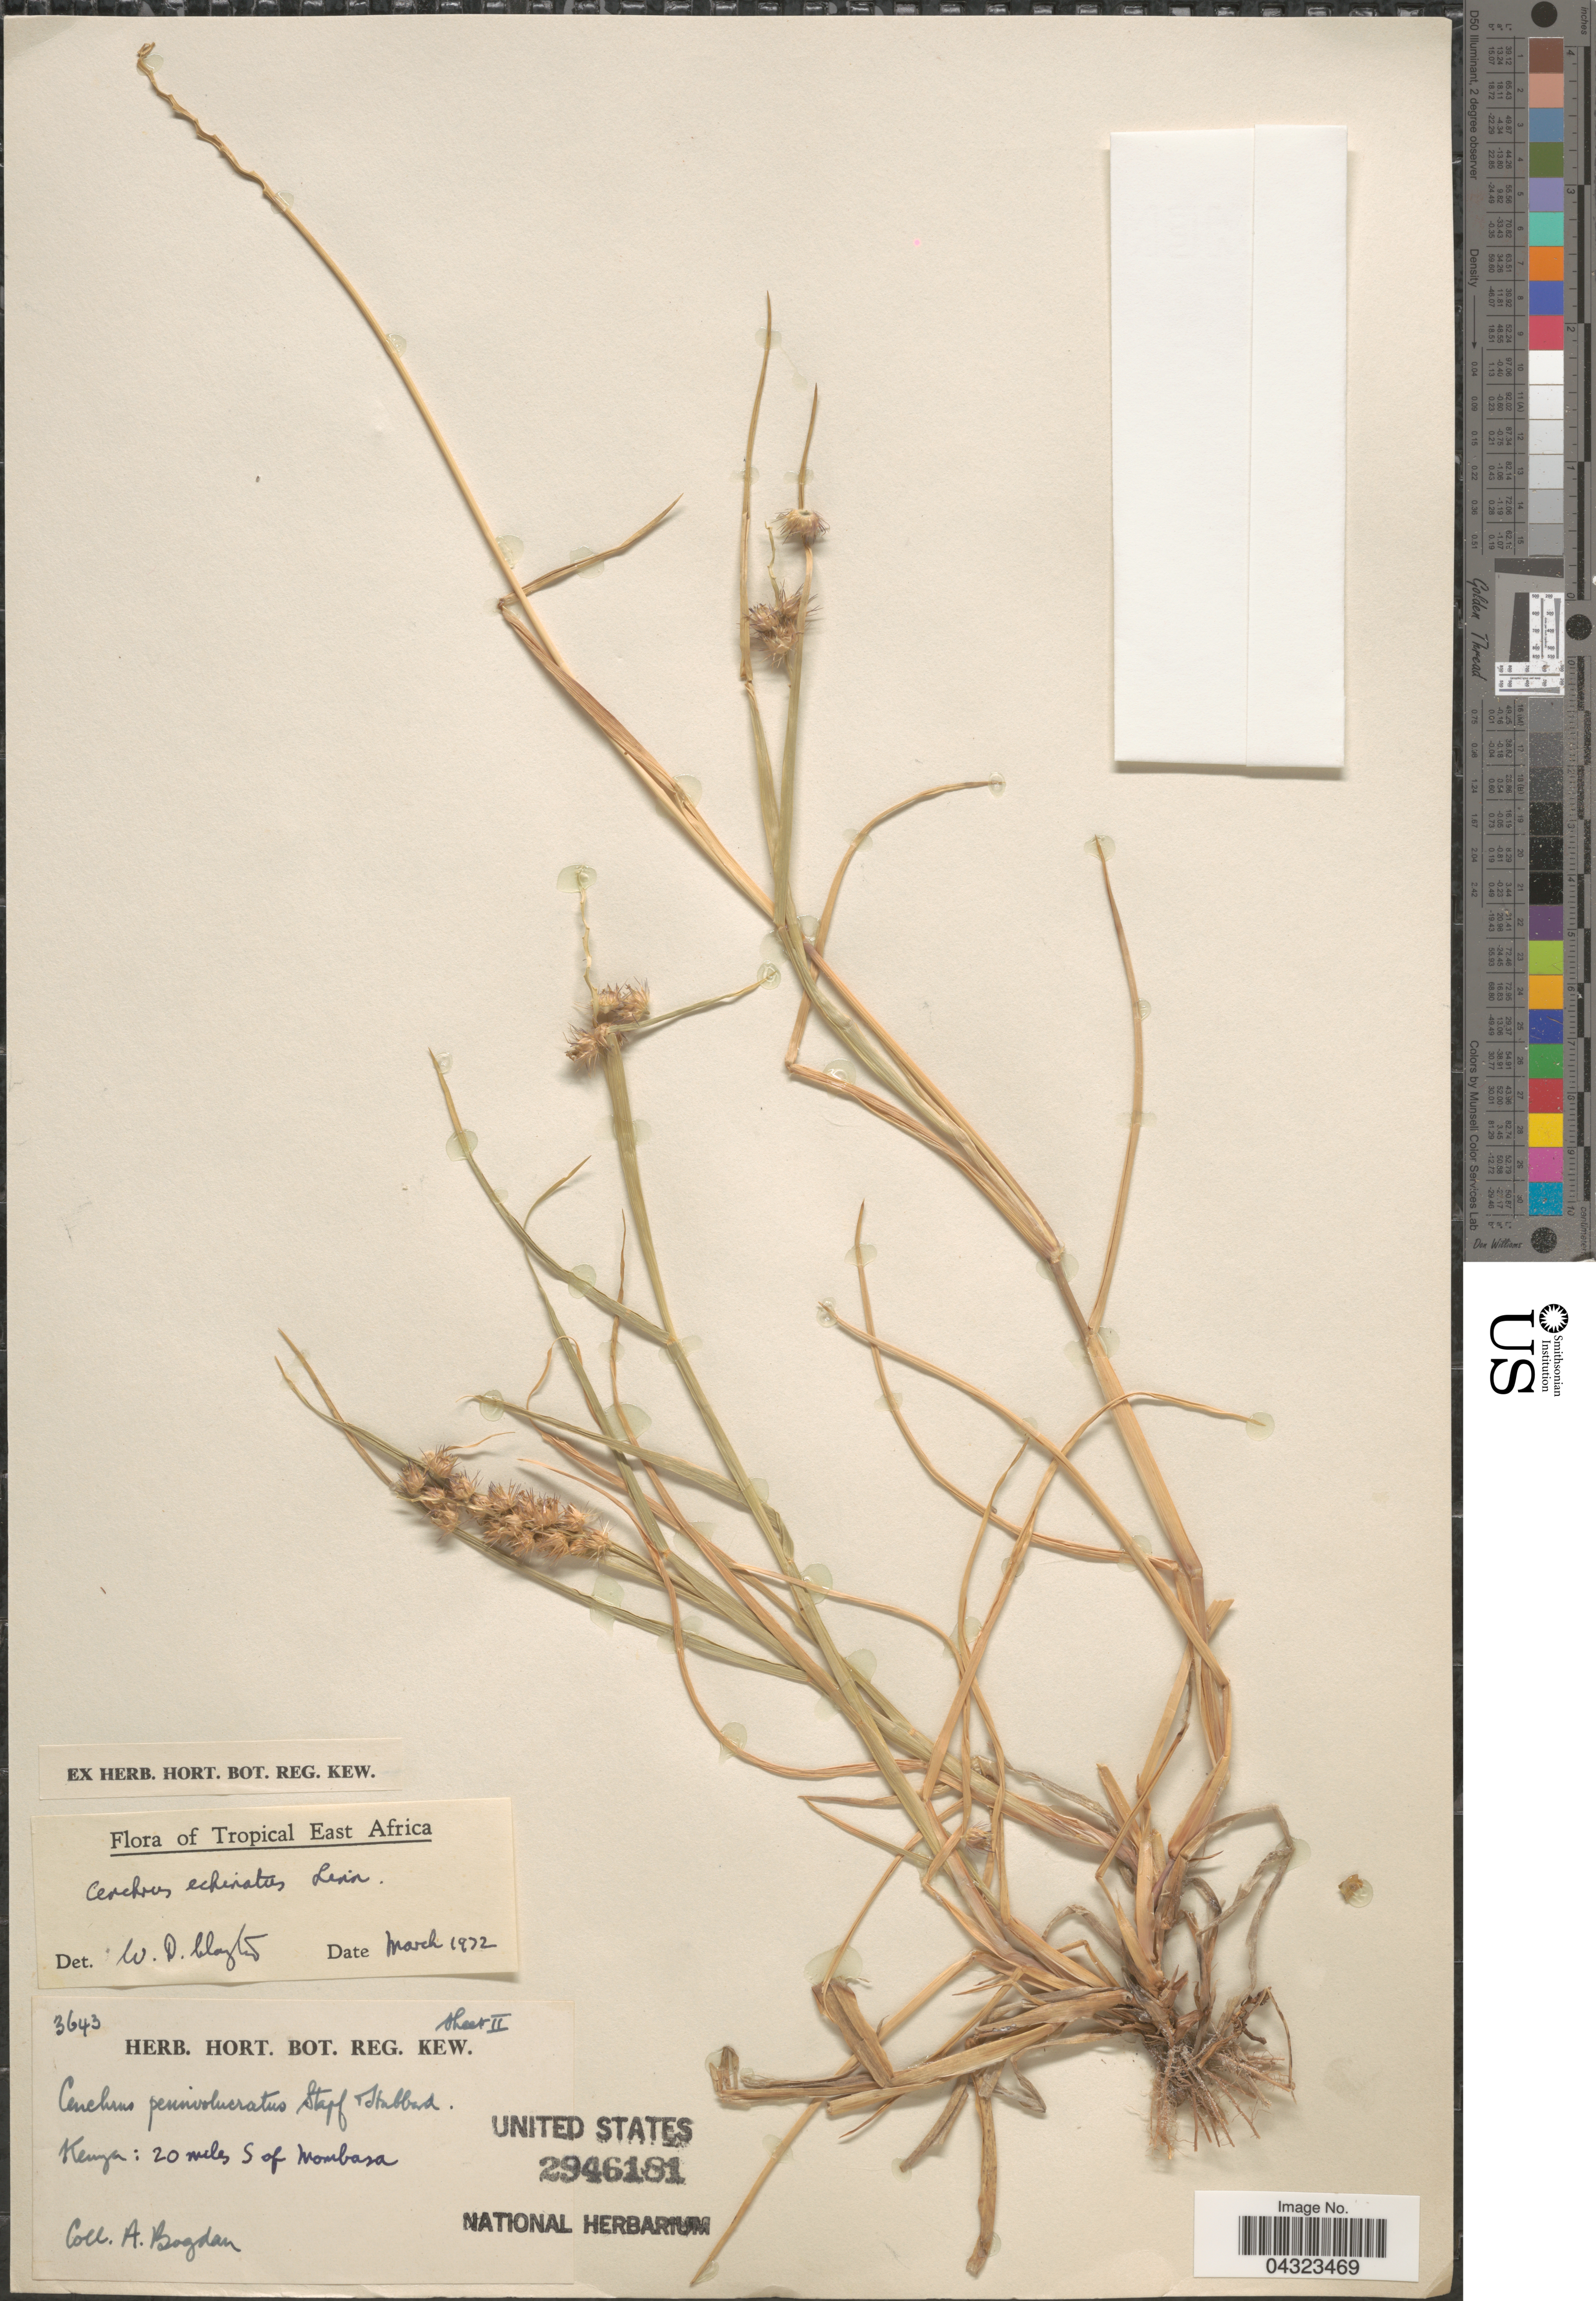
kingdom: Plantae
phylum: Tracheophyta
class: Liliopsida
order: Poales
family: Poaceae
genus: Cenchrus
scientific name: Cenchrus echinatus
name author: L.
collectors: A. Bogdan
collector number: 3643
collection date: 1972-03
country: Kenya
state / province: Mombasa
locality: Tropical East Africa. 20 miles S of Mombasa.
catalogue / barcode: US 2946181